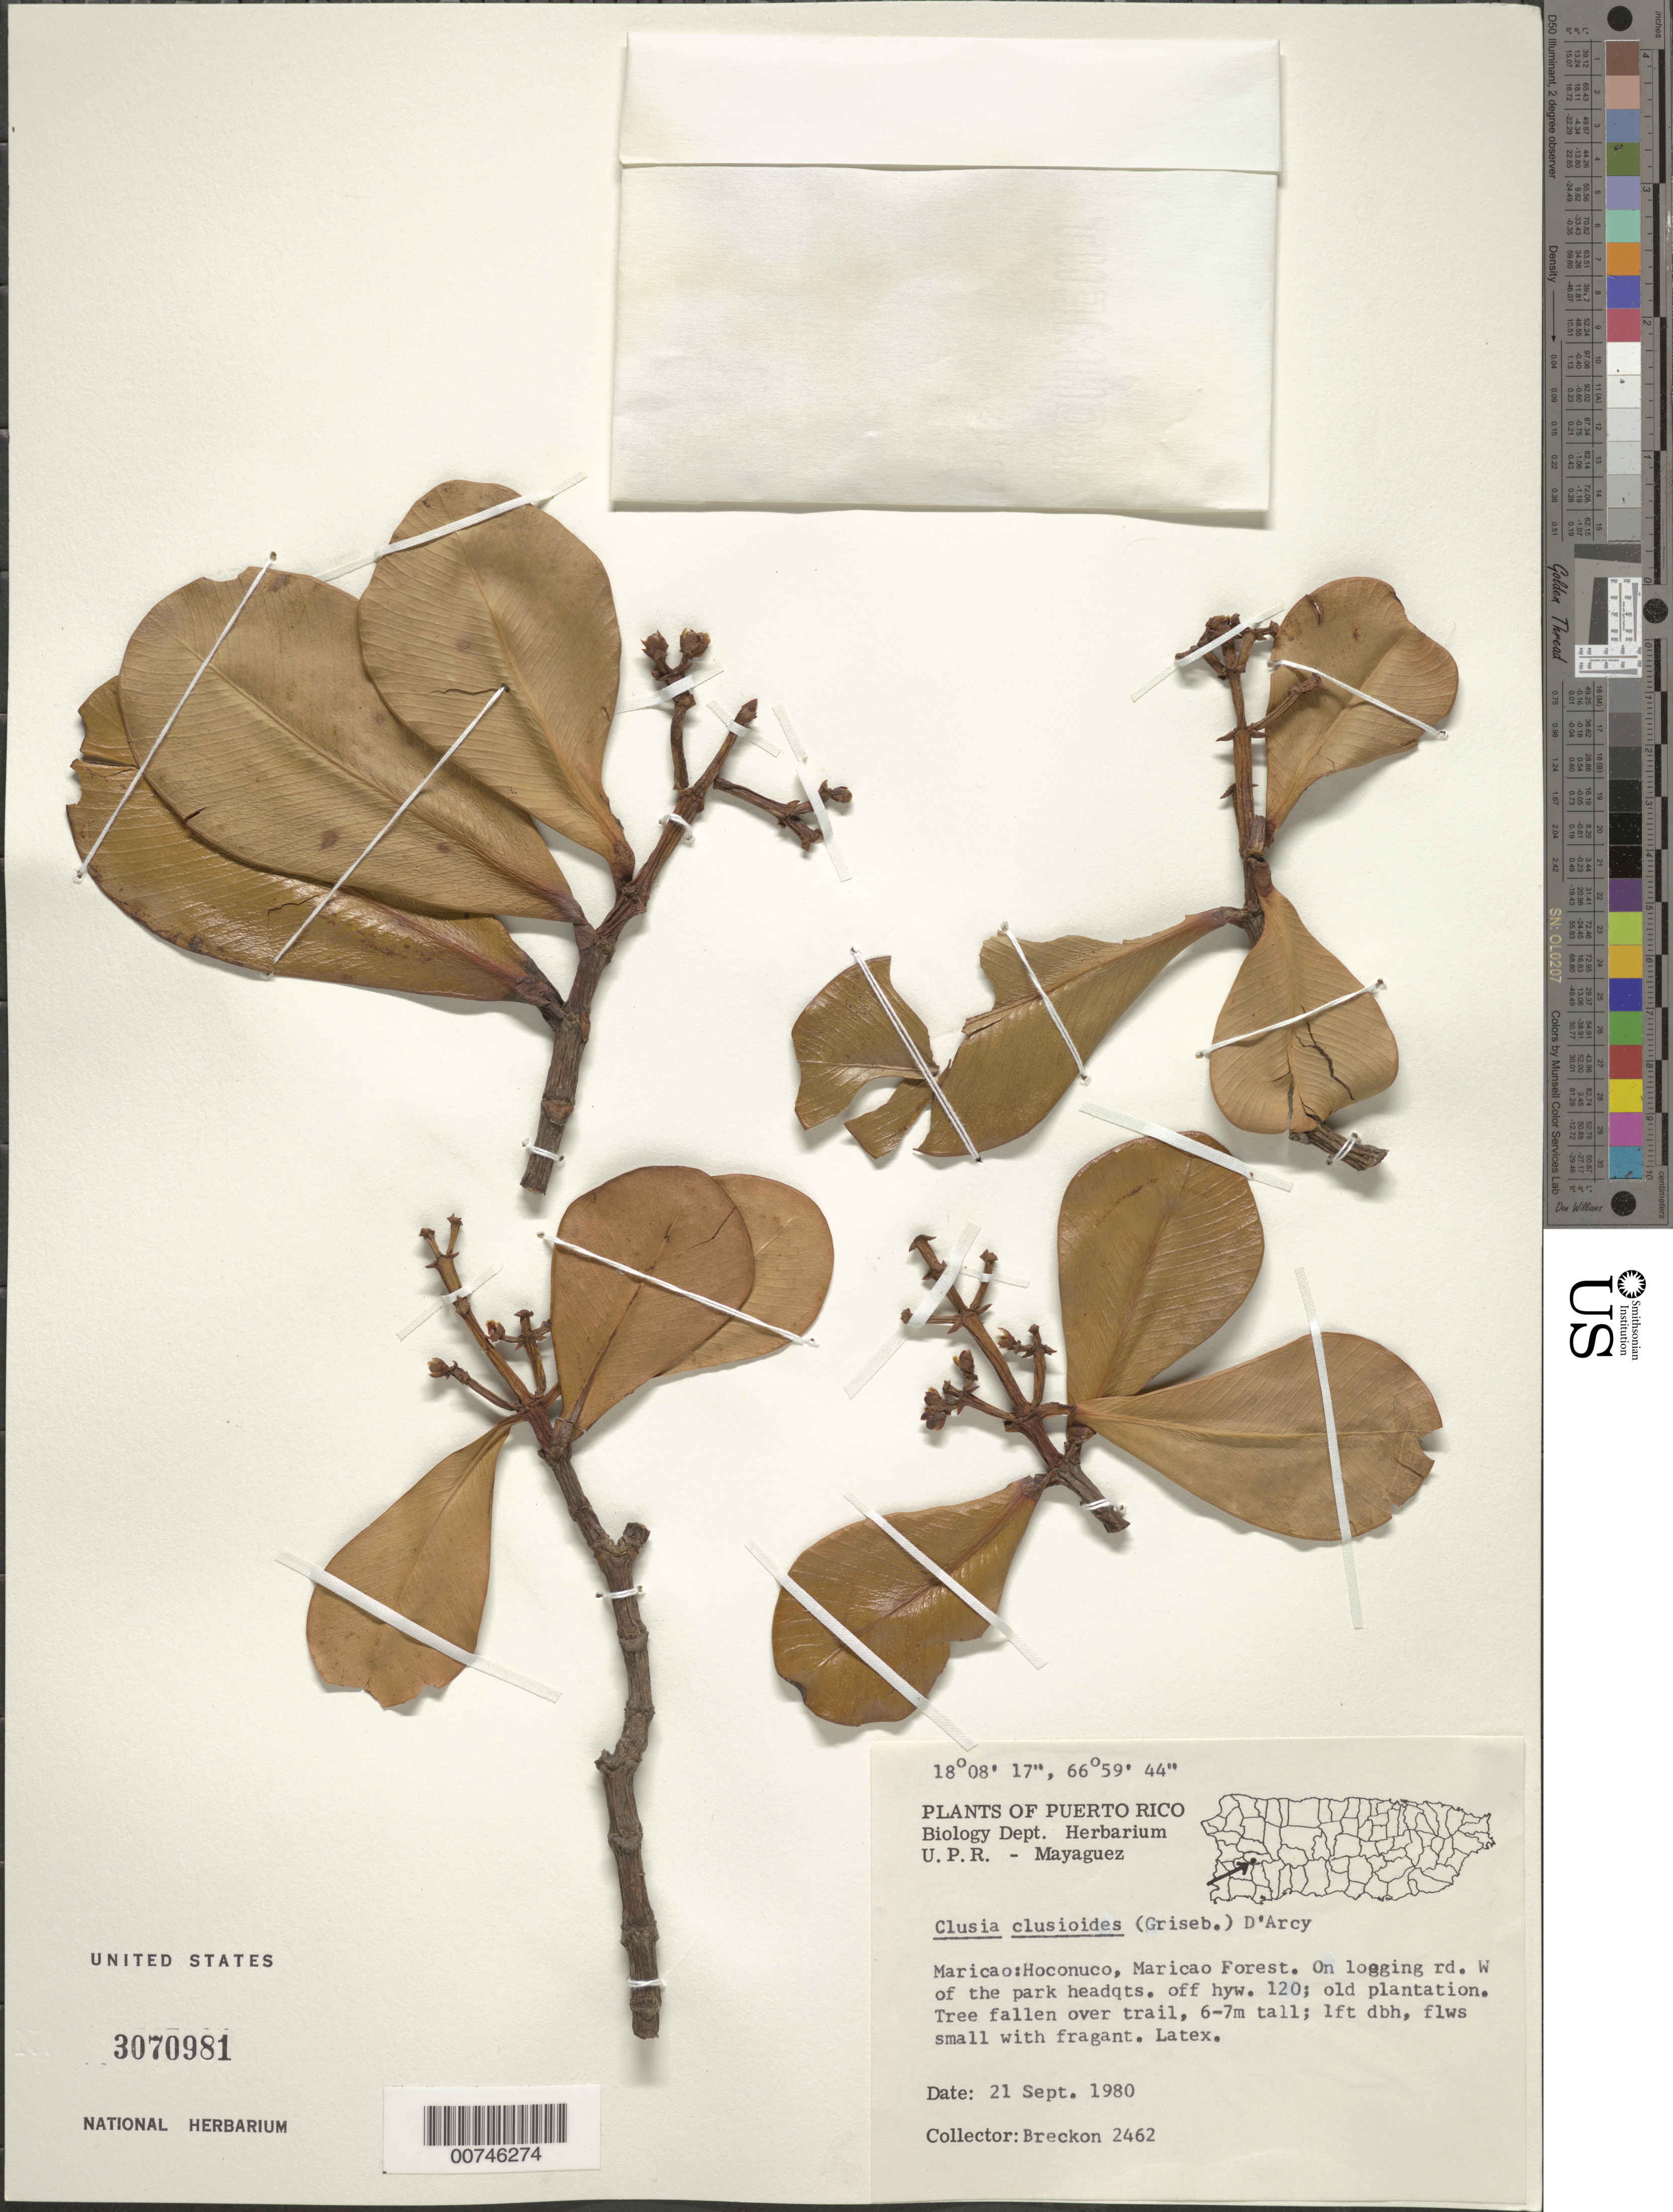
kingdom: Plantae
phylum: Tracheophyta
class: Magnoliopsida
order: Malpighiales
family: Clusiaceae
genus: Clusia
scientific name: Clusia clusioides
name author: (Griseb.) D'Arcy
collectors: G. J. Breckon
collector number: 2462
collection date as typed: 21 Sep 1980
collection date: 1980-09-21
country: Puerto Rico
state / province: Maricao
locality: Hoconuco: Maricao Forest. On logging road W of the park heaadqts. Off hyw. 120; old plantation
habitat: Tree fallen over trail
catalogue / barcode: US 3070981